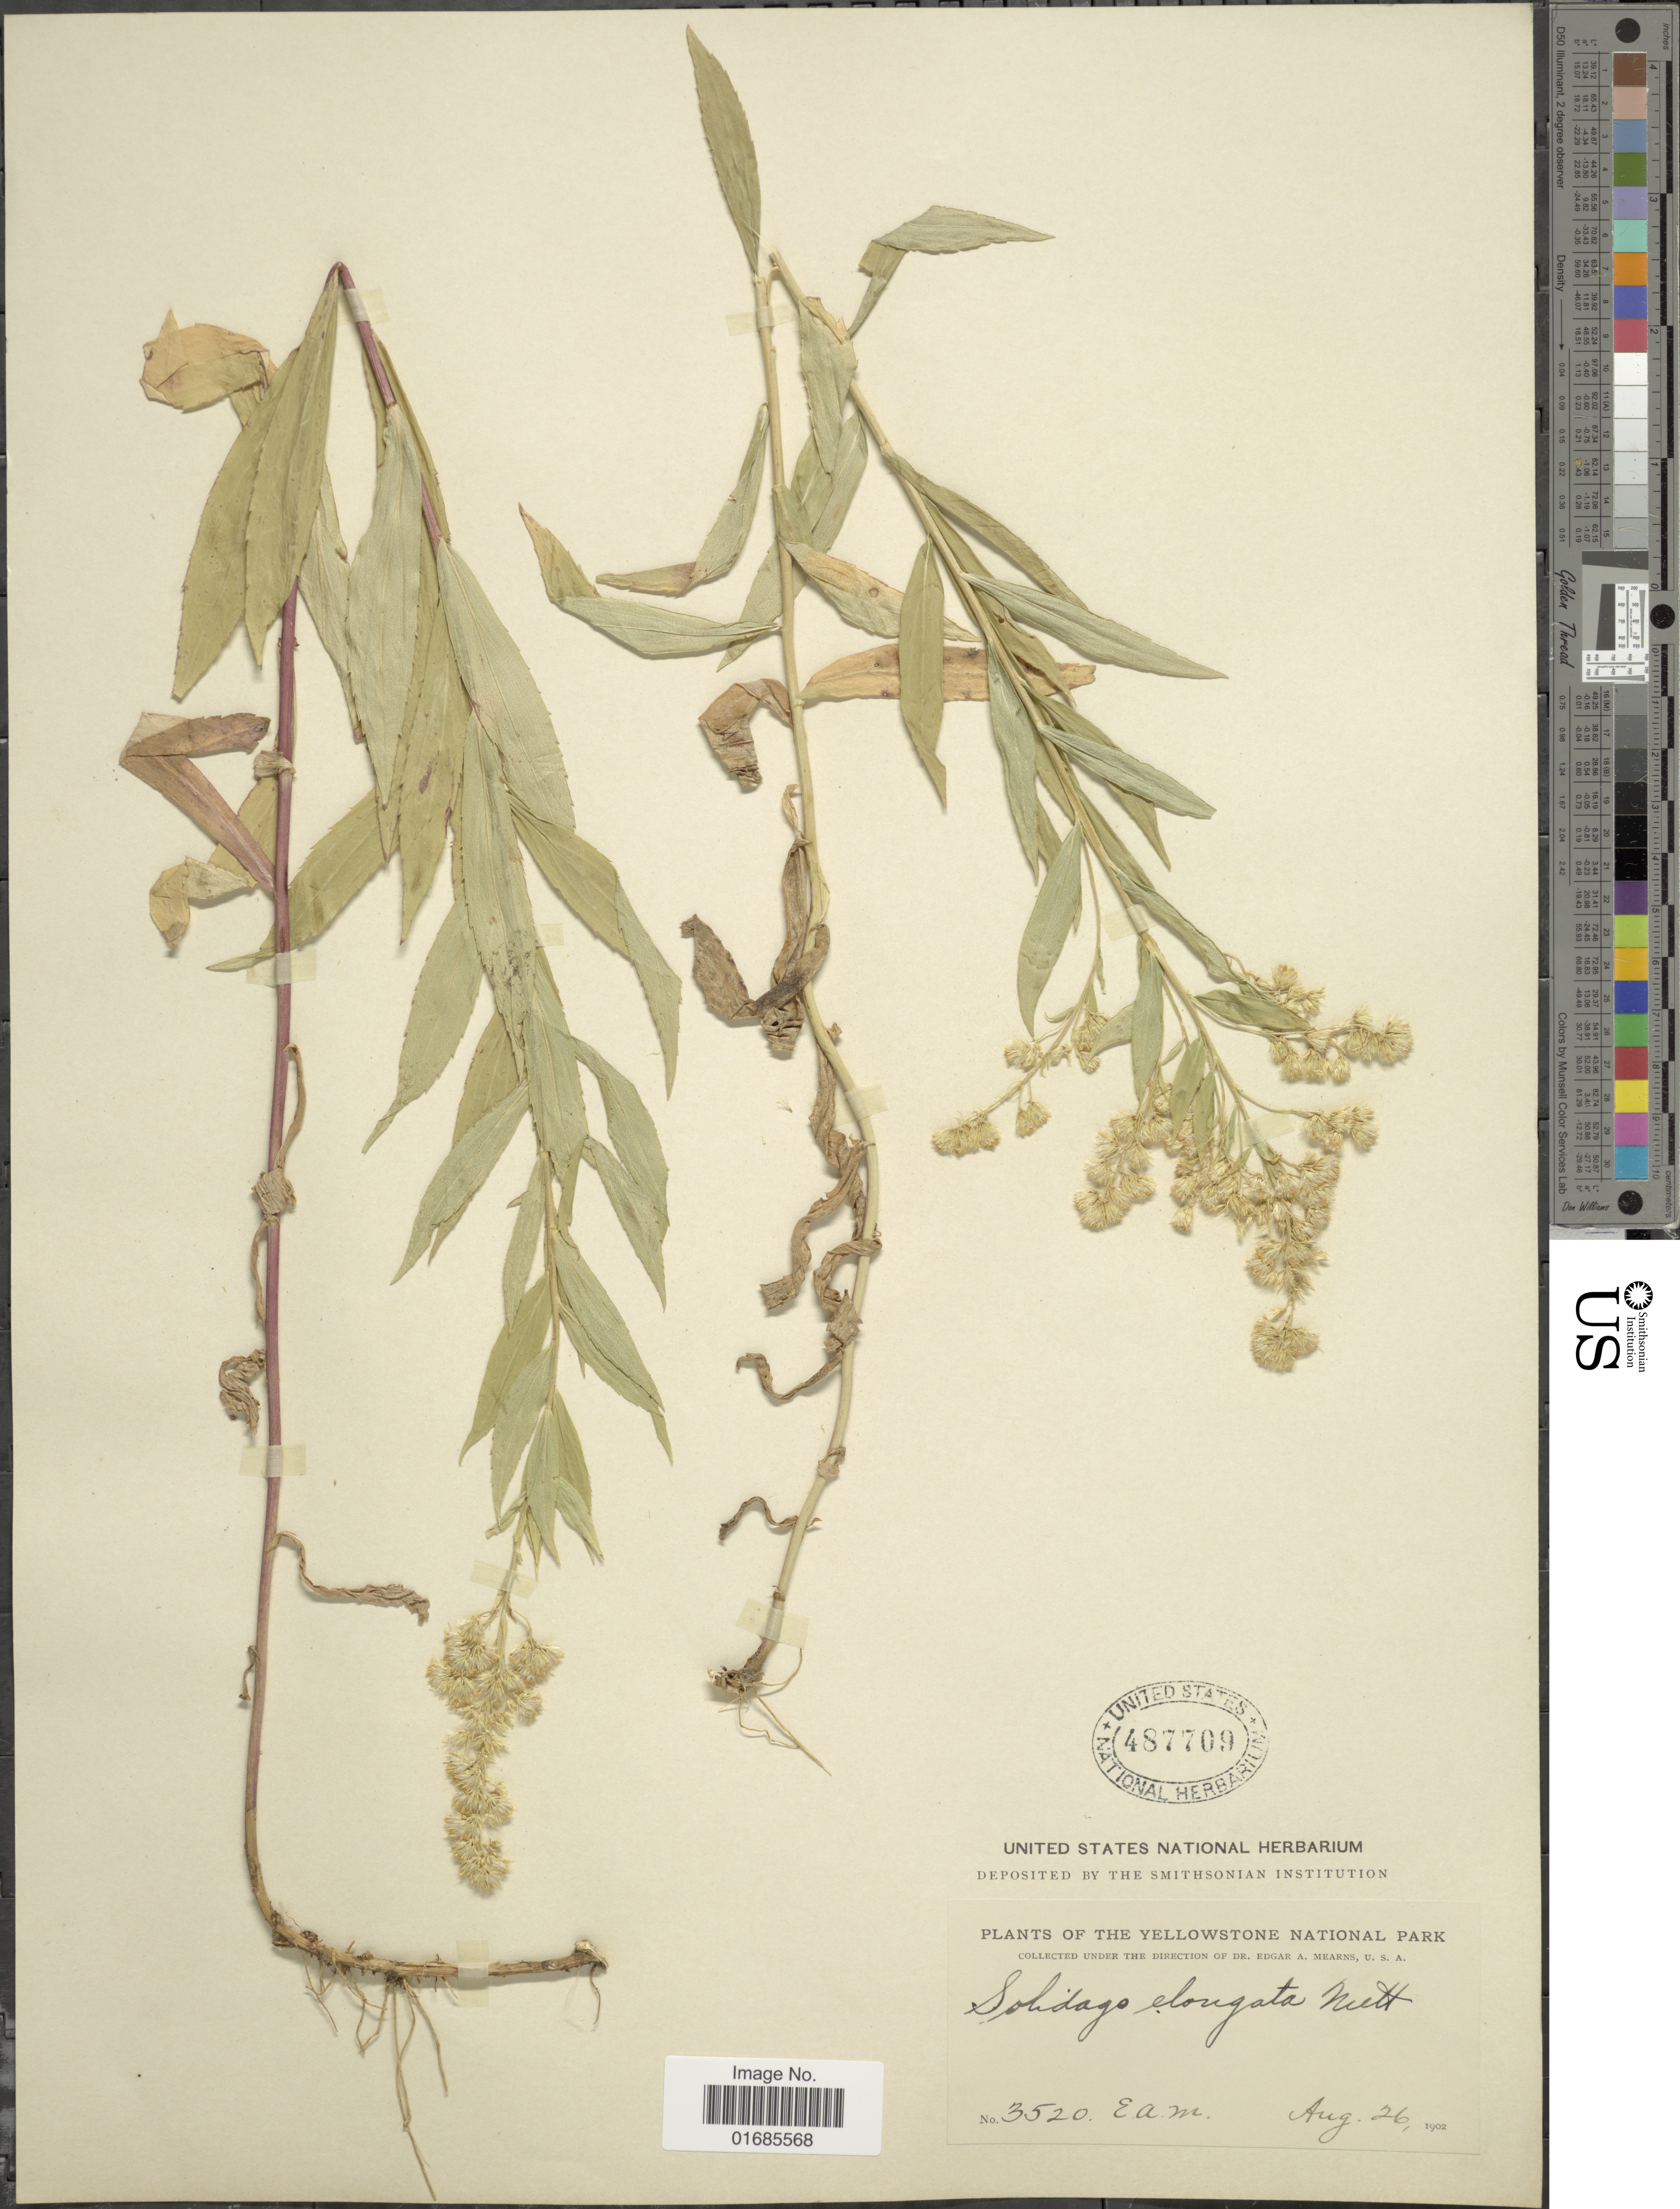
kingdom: Plantae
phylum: Tracheophyta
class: Magnoliopsida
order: Asterales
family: Asteraceae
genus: Solidago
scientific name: Solidago canadensis var. salebrosa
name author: (Piper) M.E. Jones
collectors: E. A. Mearns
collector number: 3520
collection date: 1902-08-26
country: United States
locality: Yellowstone National Park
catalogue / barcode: US 487709